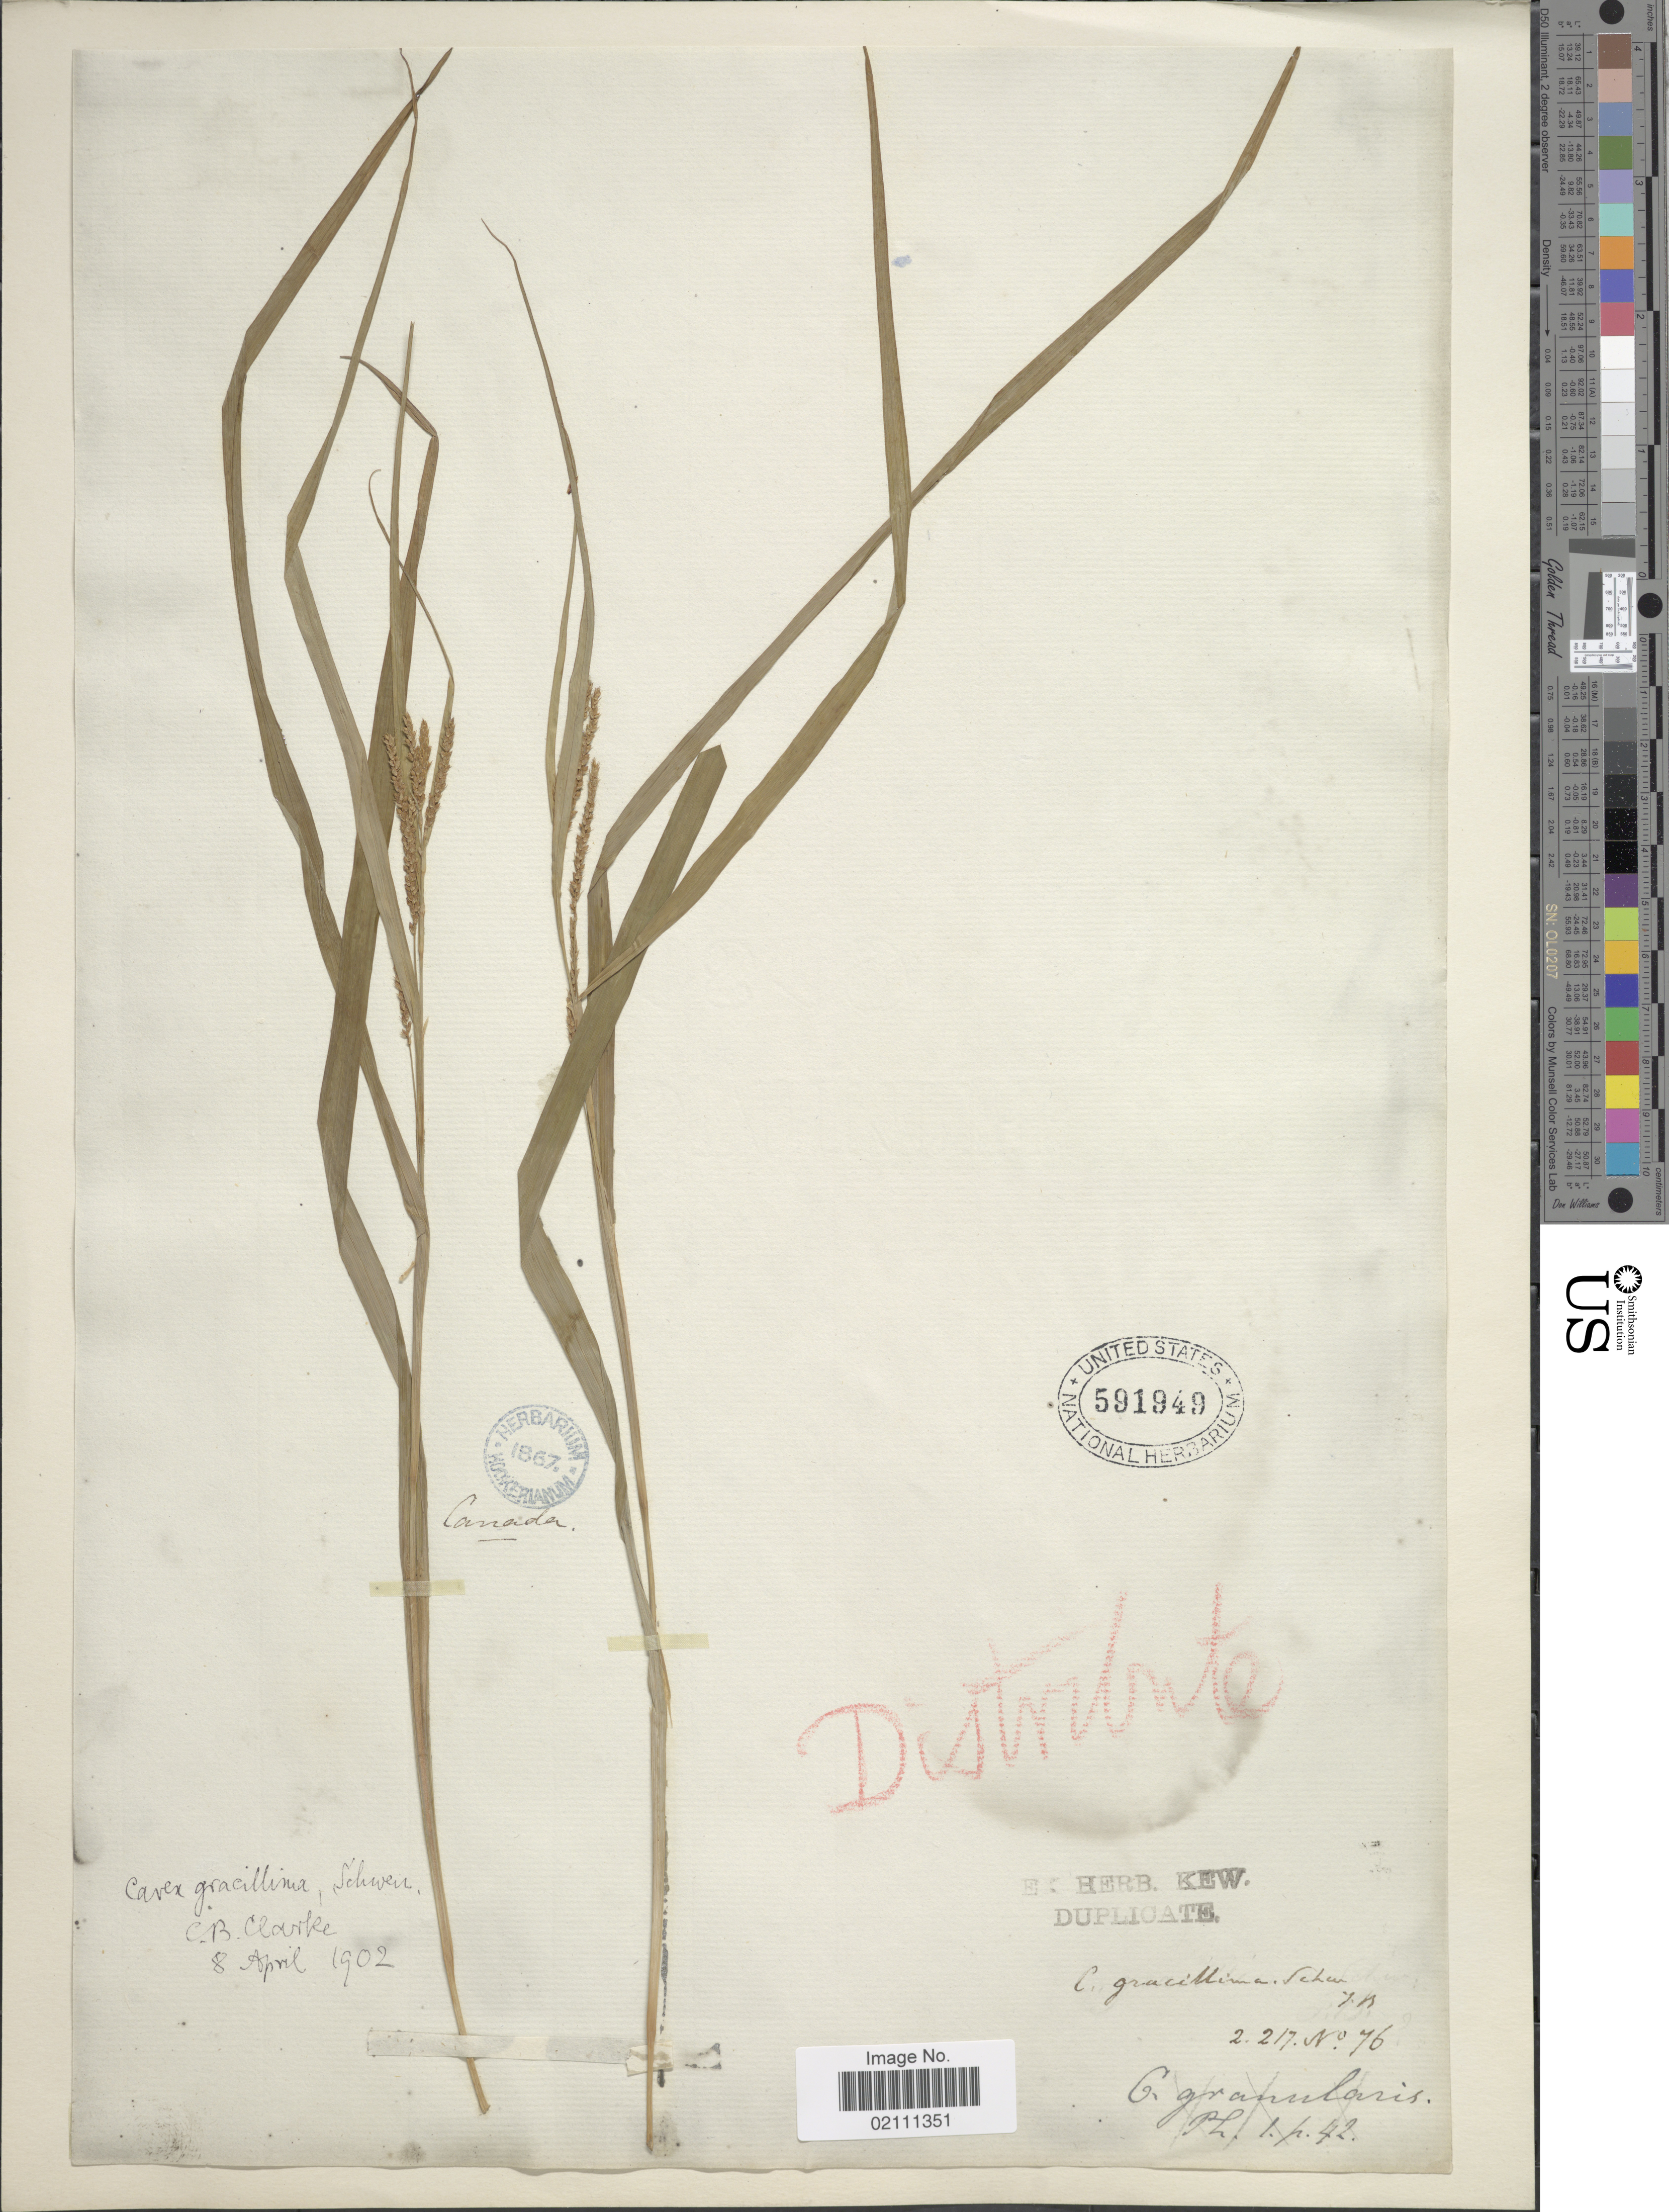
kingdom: Plantae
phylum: Tracheophyta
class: Liliopsida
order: Poales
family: Cyperaceae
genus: Carex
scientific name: Carex gracillima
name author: Schwein.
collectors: ex herb. Hooker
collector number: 76?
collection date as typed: pre-1867 (8 Apr 1902 is date of determination by C.B. Clarke)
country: Canada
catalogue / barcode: US 591949